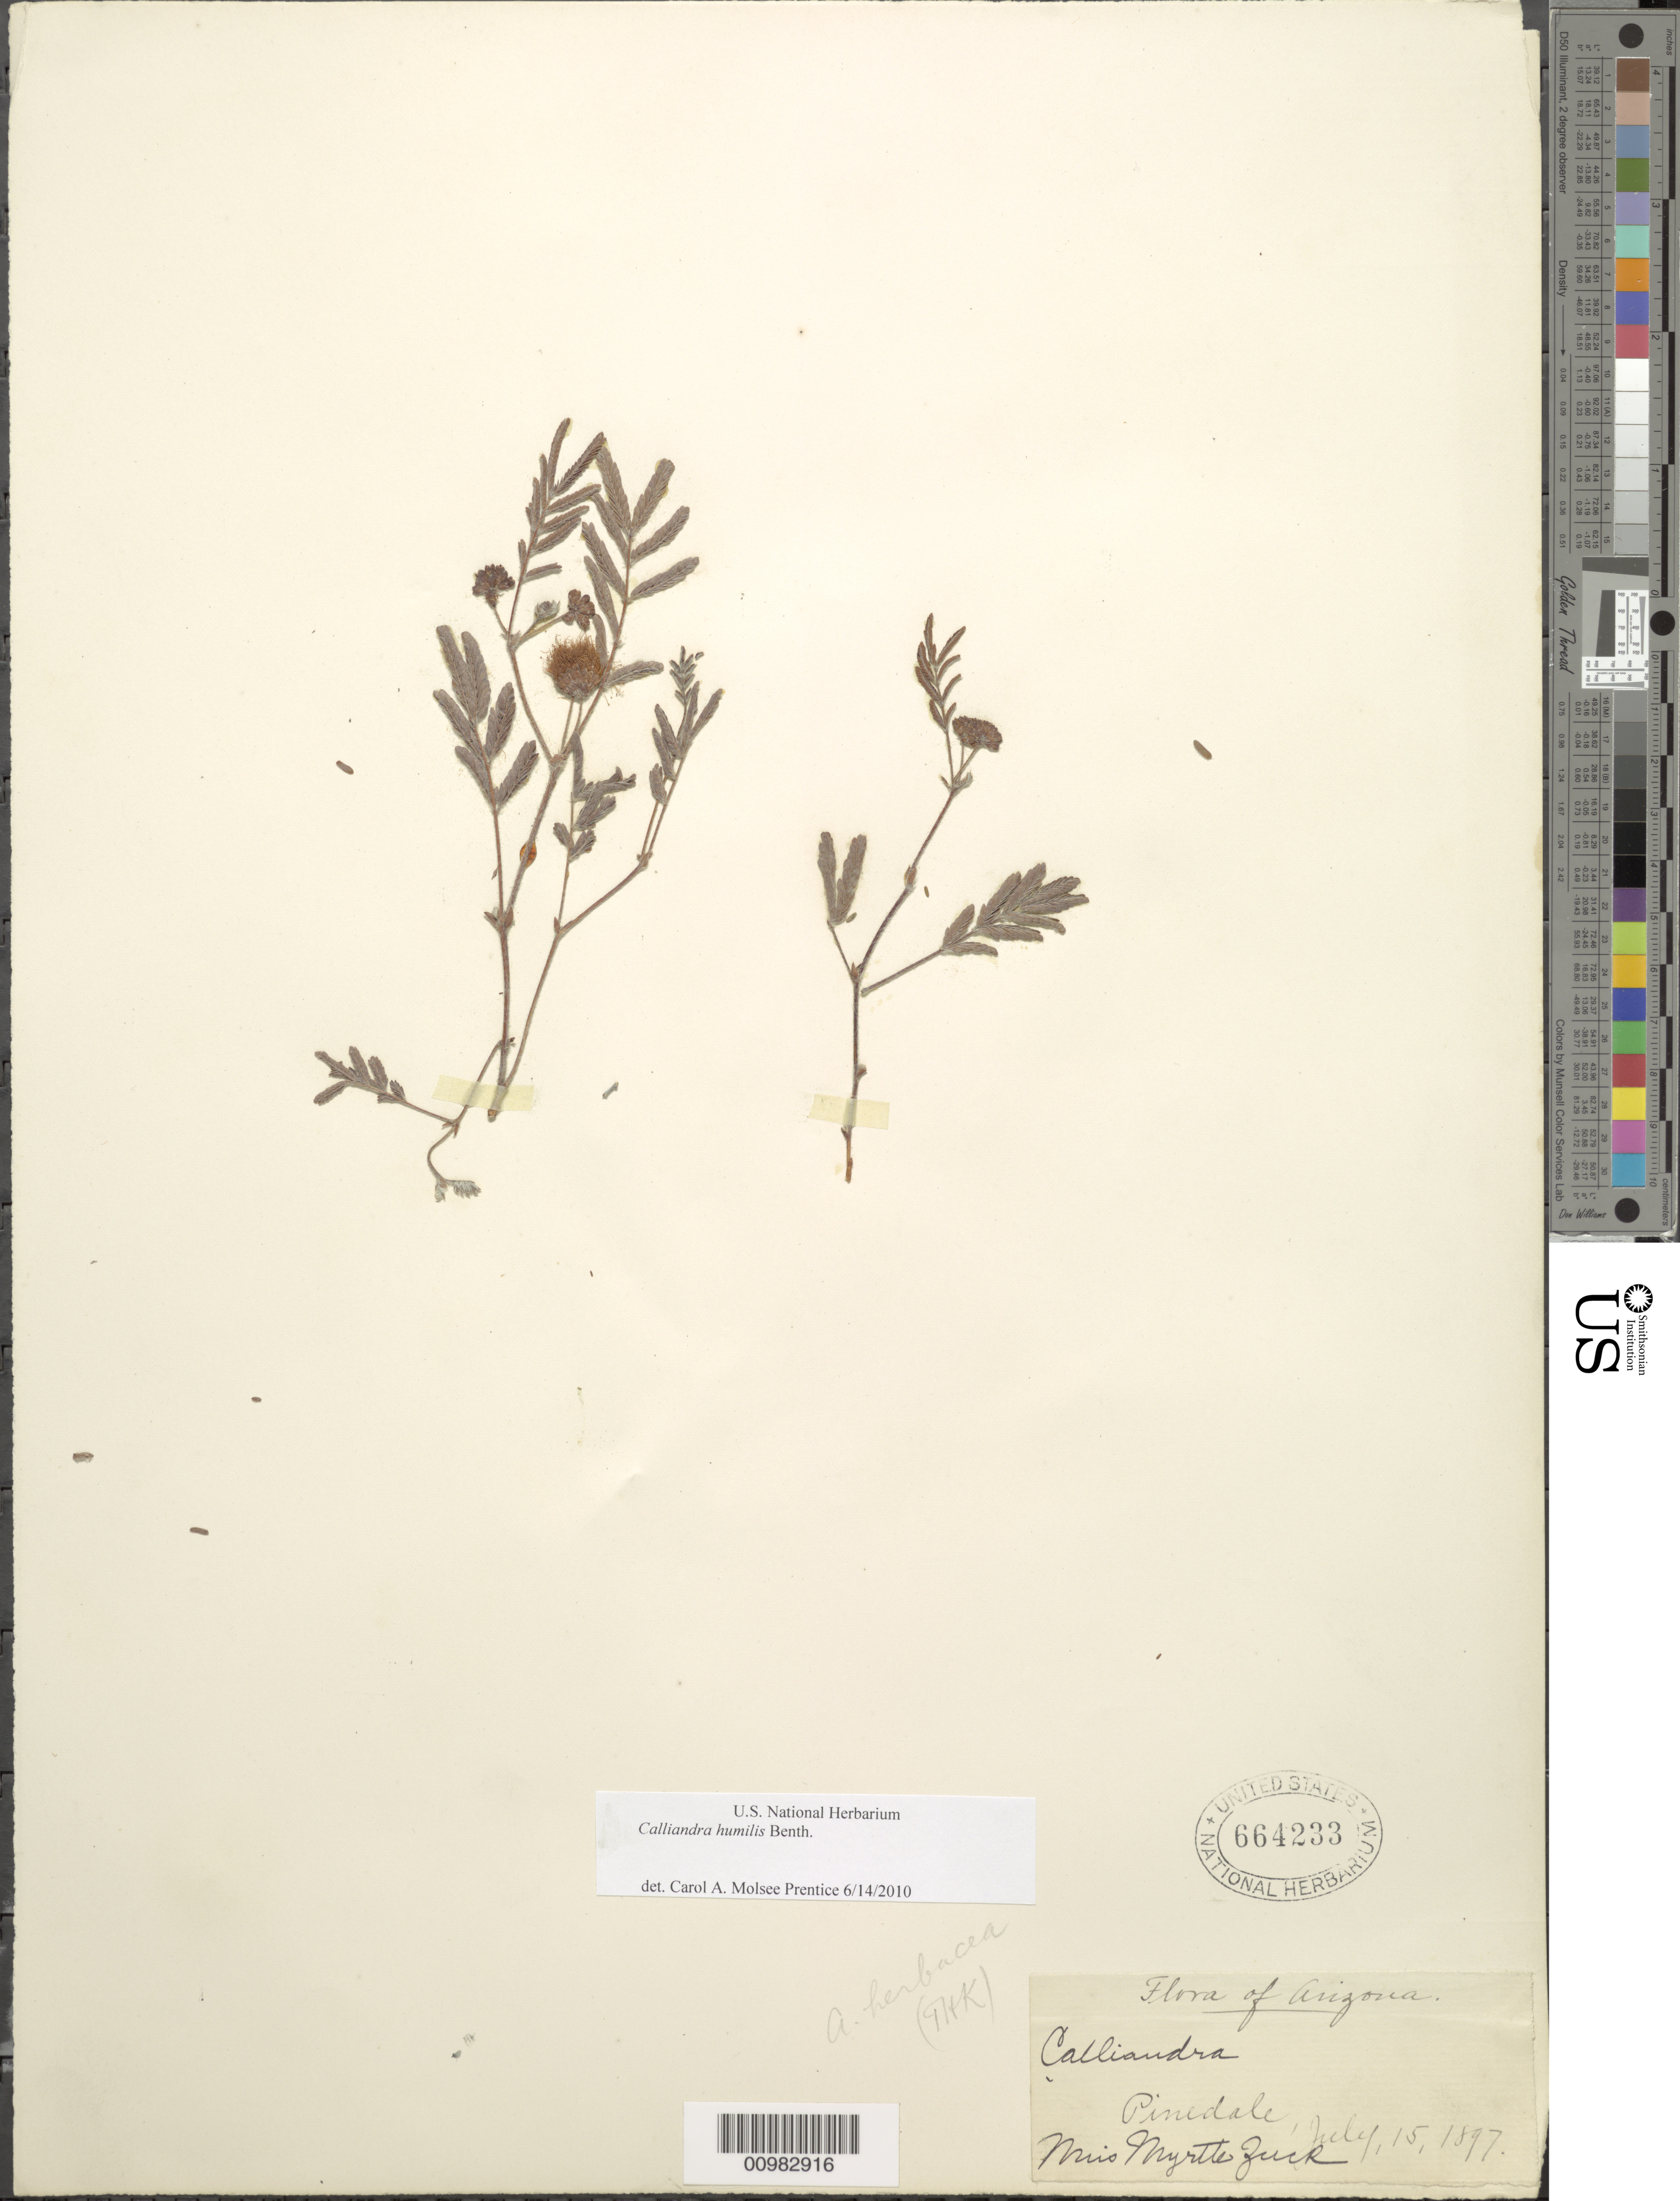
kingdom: Plantae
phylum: Tracheophyta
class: Magnoliopsida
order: Fabales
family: Fabaceae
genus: Calliandra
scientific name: Calliandra humilis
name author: Benth.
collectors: M. Zuck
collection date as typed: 15 Jul 1897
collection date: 1897-07-15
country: United States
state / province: Arizona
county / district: Navajo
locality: Pinedale.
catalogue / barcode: US 664233